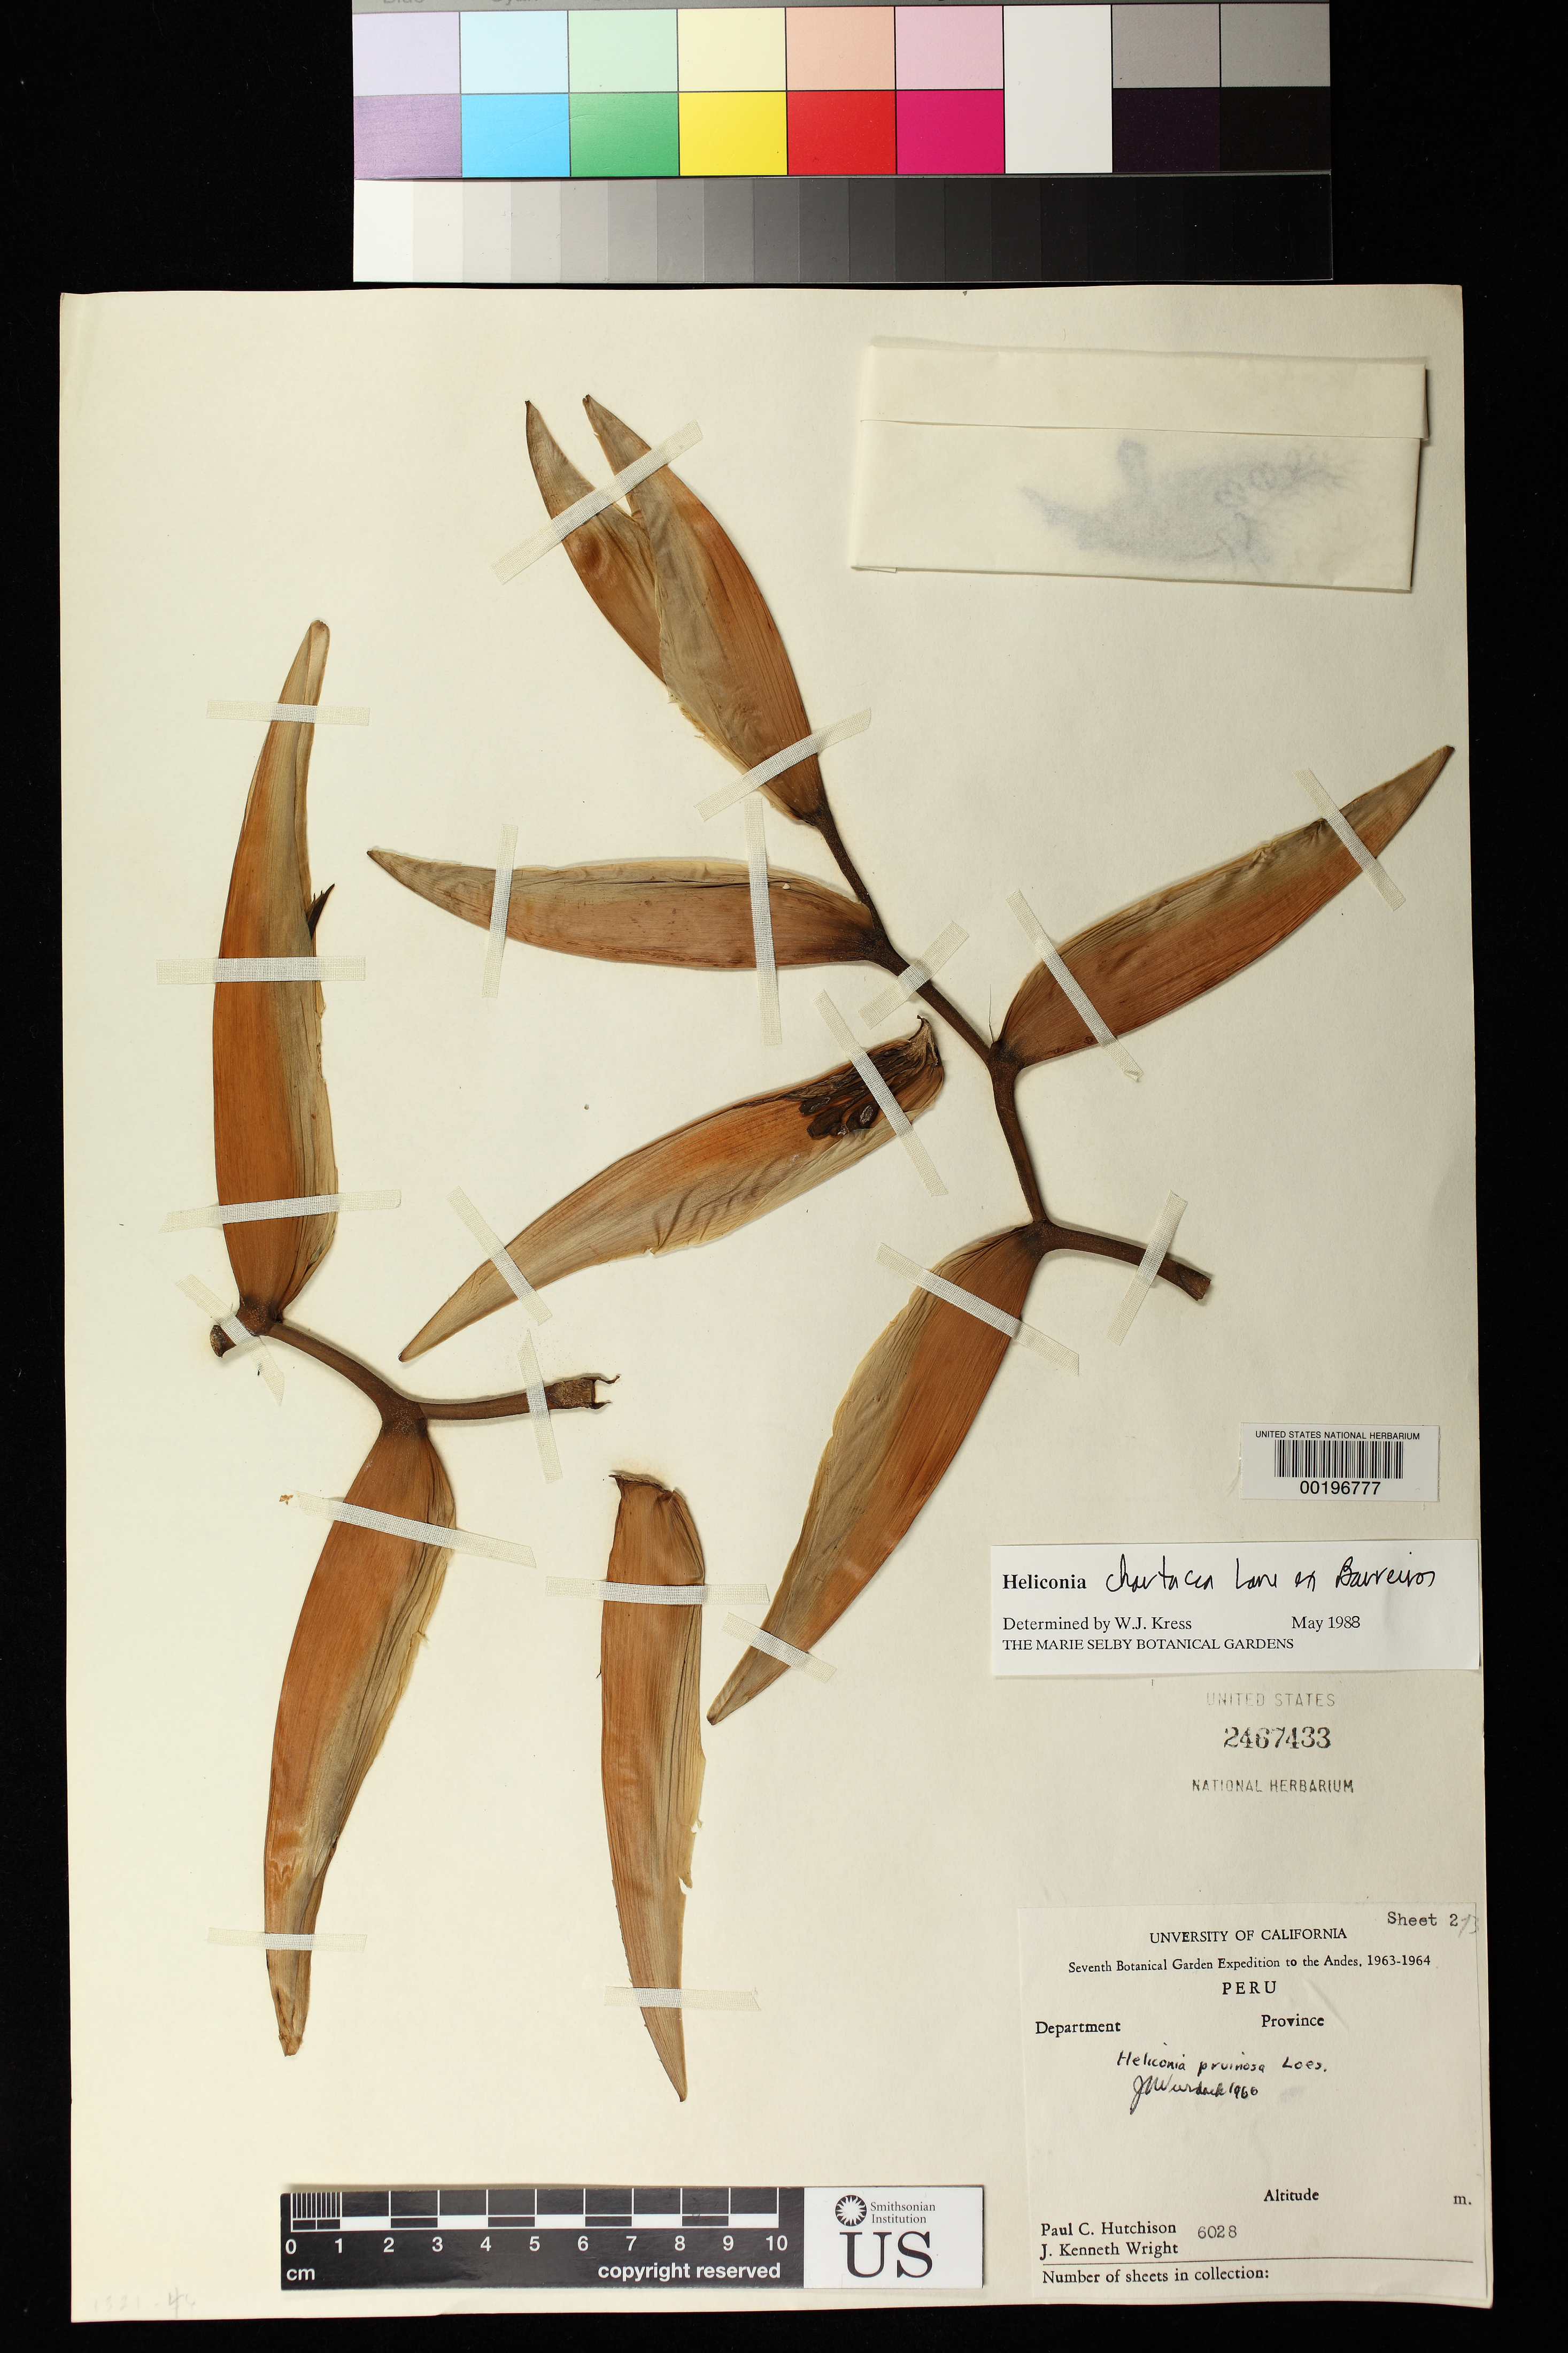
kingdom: Plantae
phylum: Tracheophyta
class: Liliopsida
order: Zingiberales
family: Heliconiaceae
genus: Heliconia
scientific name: Heliconia chartacea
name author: Lane ex Barreiros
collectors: P. C. Hutchison, J. K. Wright & R. M. Straw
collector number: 6028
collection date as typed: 22 Jul 1964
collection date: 1964-07-22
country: Peru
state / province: Ucayali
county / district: Coronel Portillo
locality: Coronel Portillo Prov., 2 km W of Neshuya, 63 km W of Pucallpa on road to Tingo María, ca. 1 - 2 km N of road on timber company trail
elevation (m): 260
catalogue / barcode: US 2467433